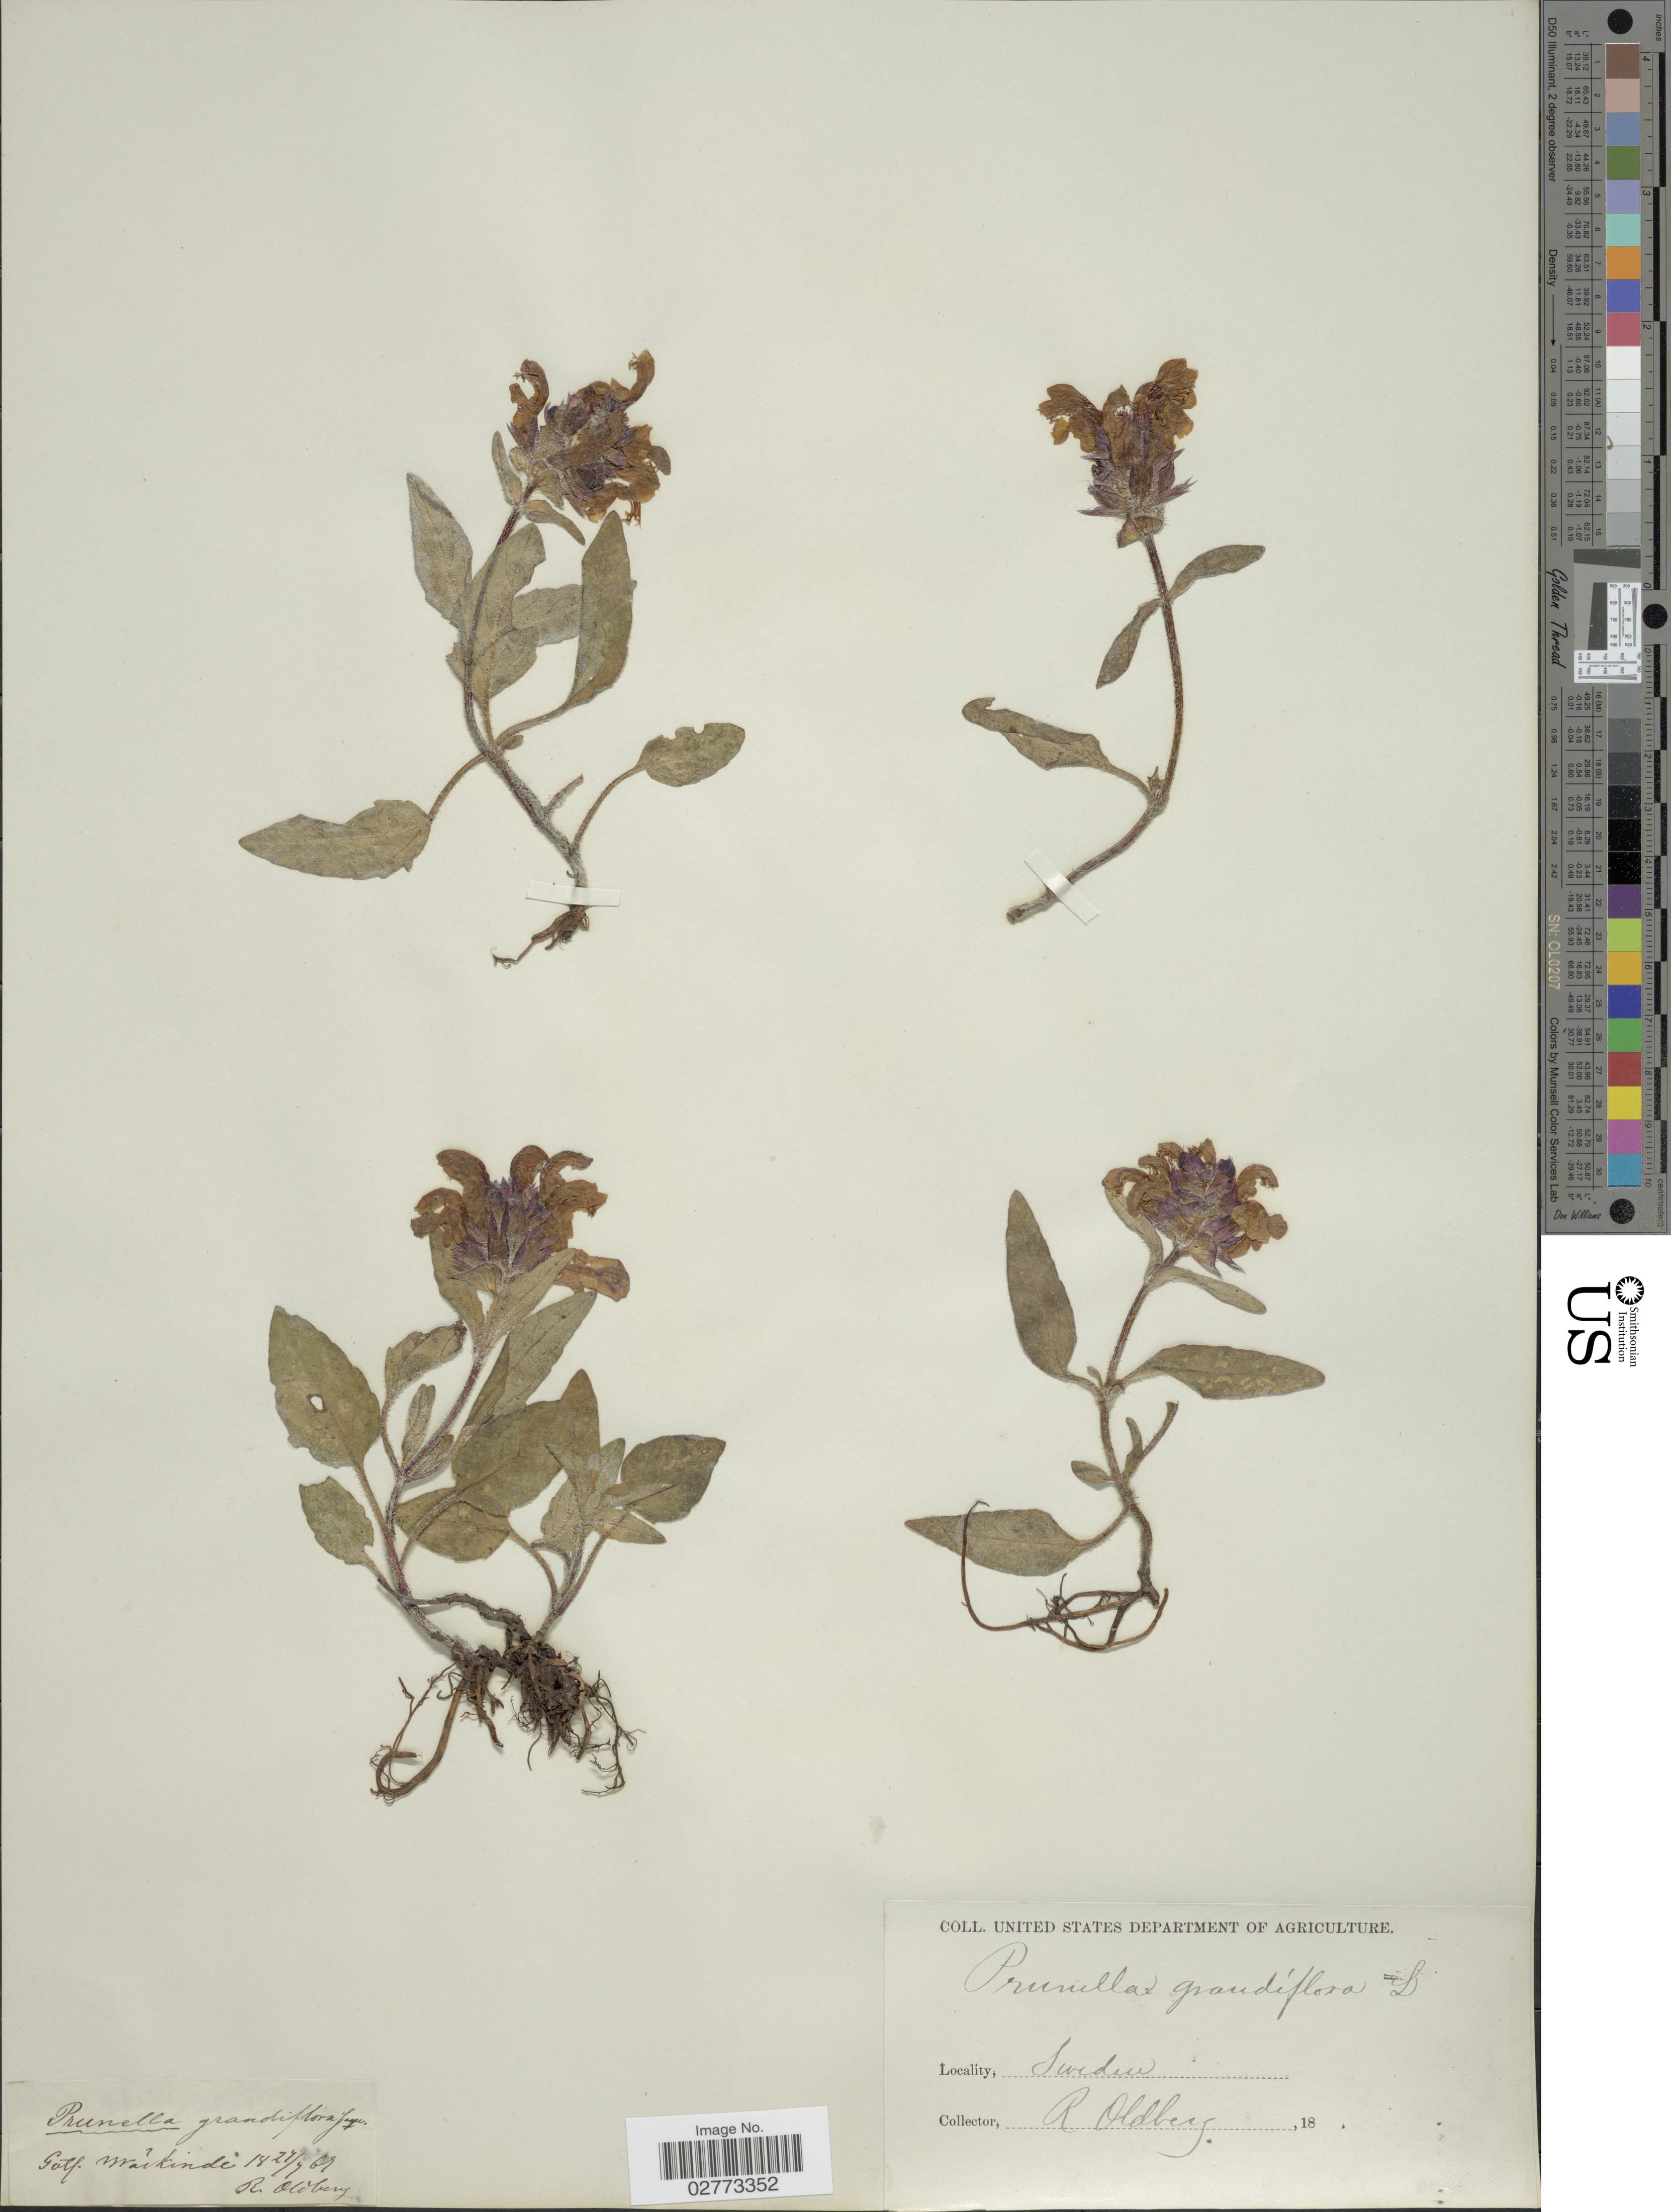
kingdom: Plantae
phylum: Tracheophyta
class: Magnoliopsida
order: Lamiales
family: Lamiaceae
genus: Prunella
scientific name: Prunella grandiflora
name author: (L.) Turra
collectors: R. Oldberg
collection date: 1865-07-17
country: Sweden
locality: Gotl. Waskinde [= Väskinde]